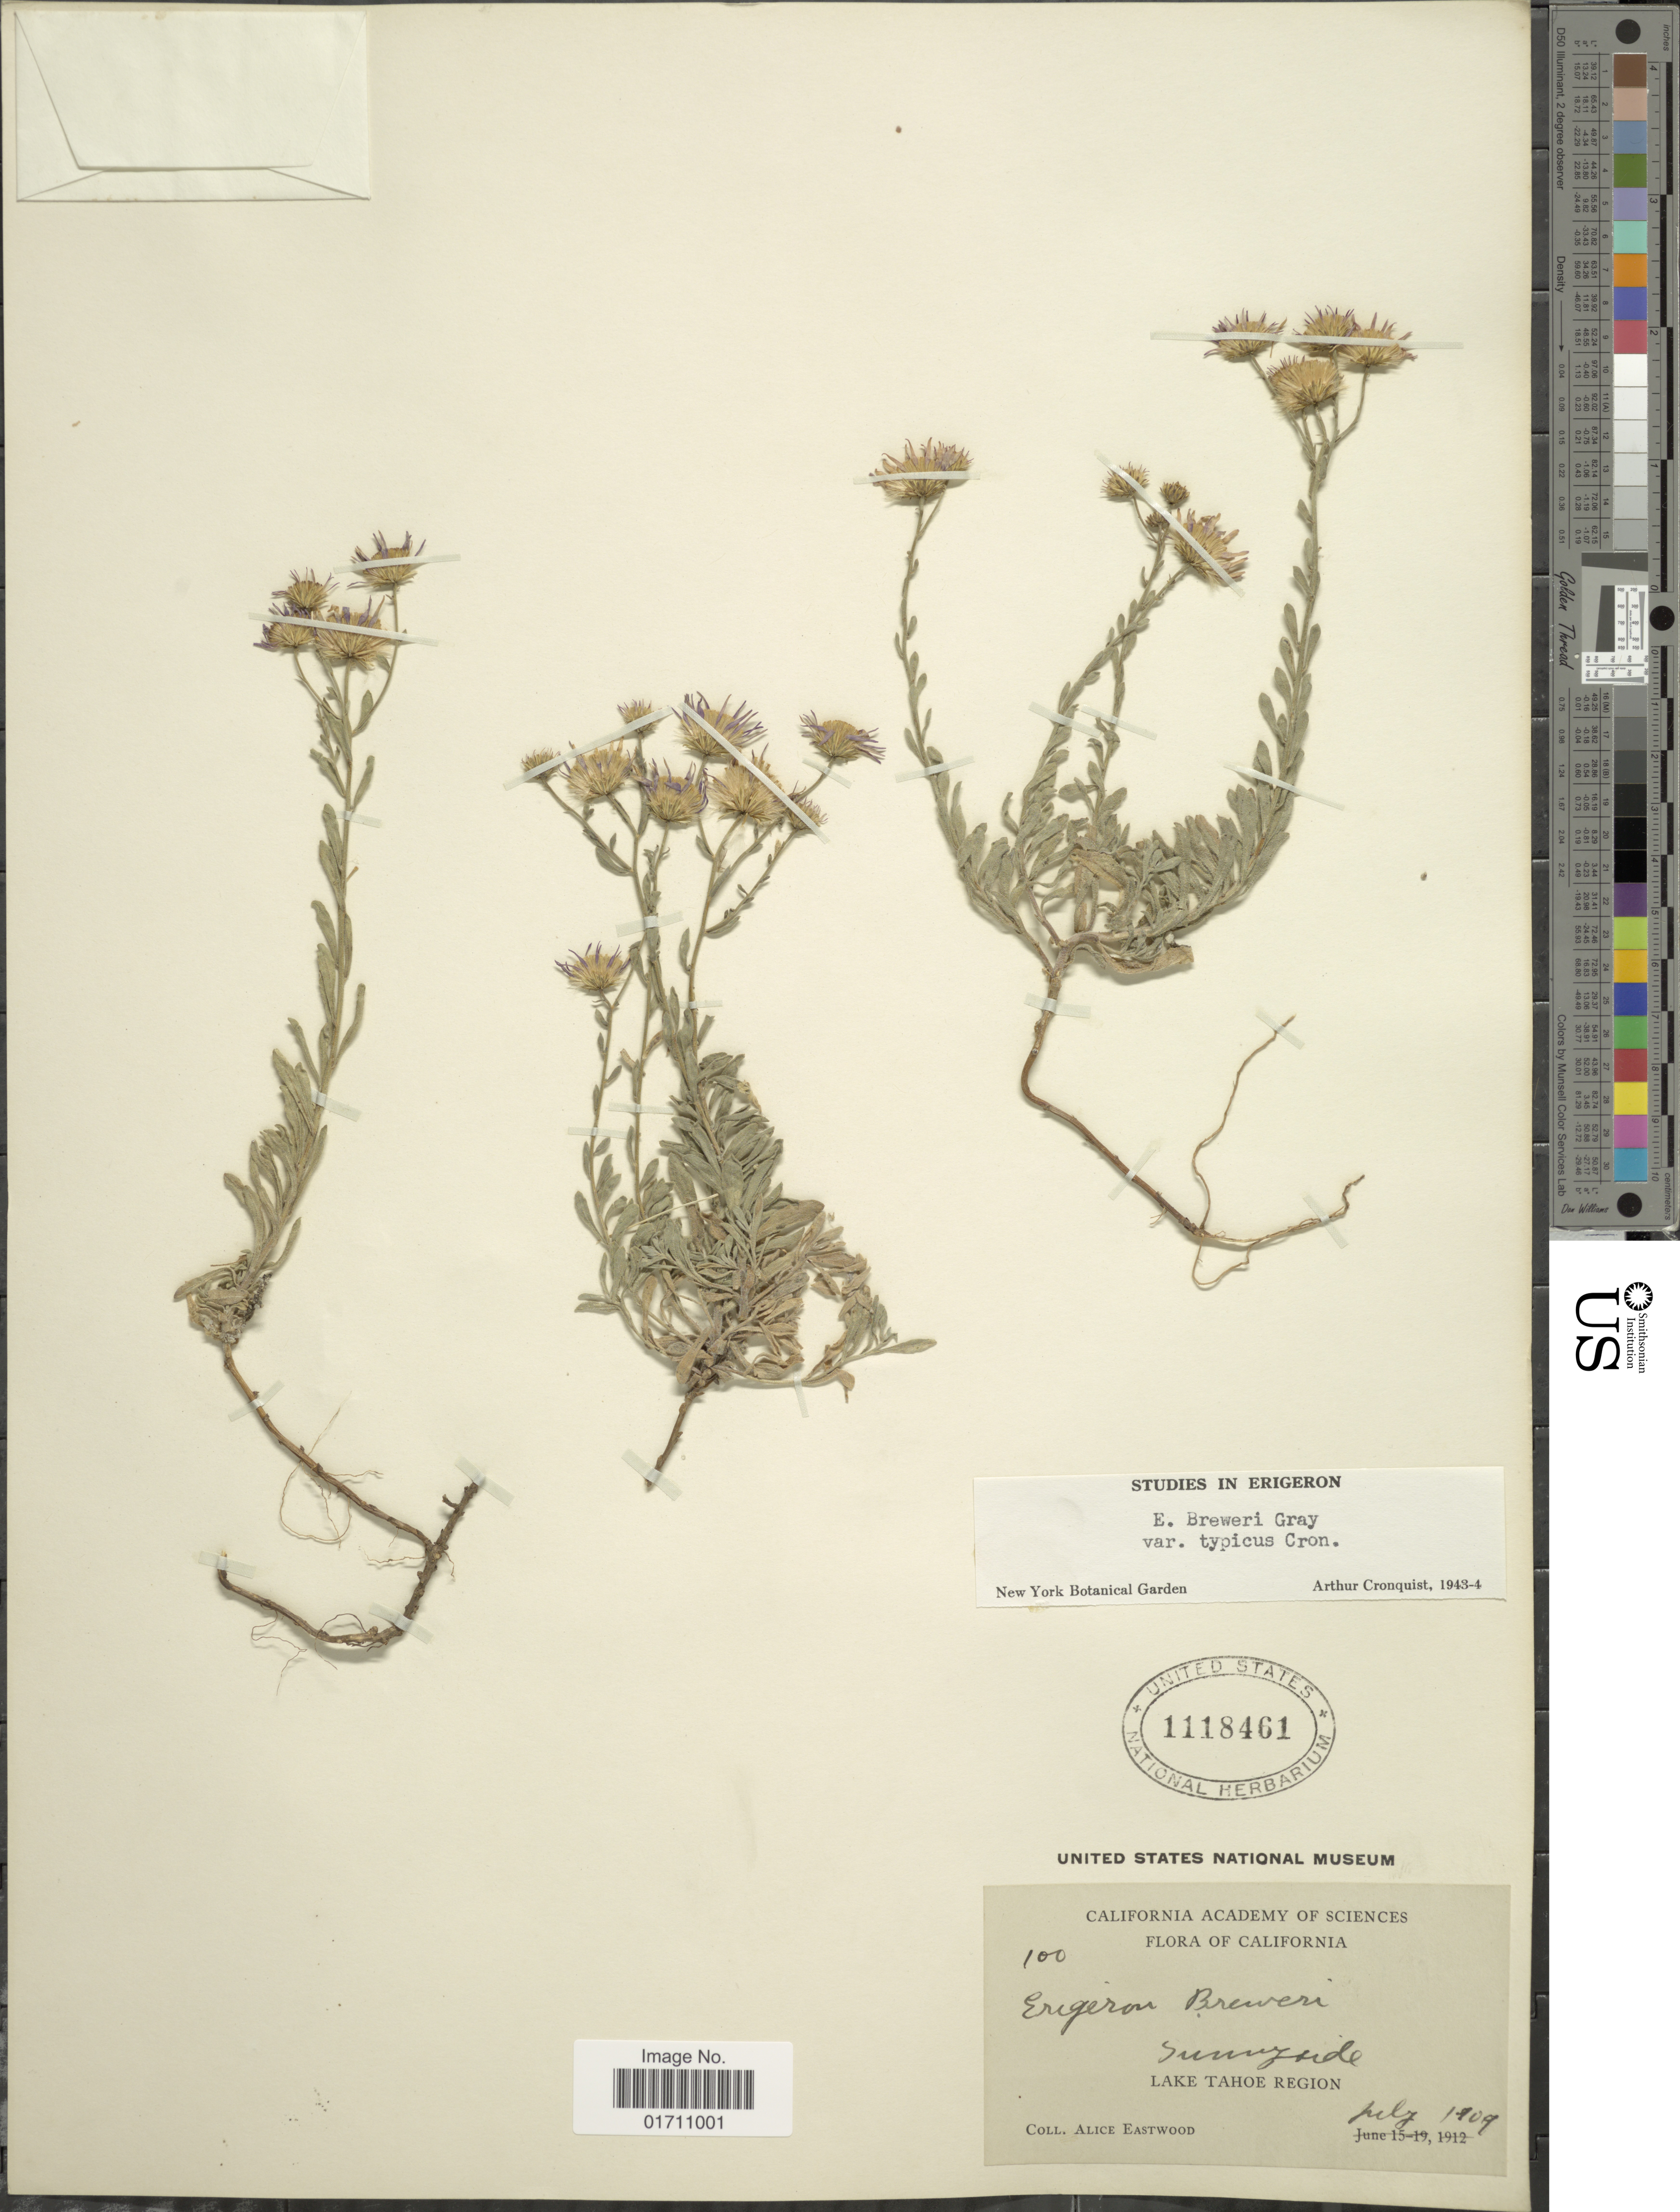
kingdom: Plantae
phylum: Tracheophyta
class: Magnoliopsida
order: Asterales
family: Asteraceae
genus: Erigeron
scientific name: Erigeron breweri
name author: A. Gray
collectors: A. Eastwood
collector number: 100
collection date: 1909-07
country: United States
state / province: California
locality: Sunnyside, lake Tahoe Region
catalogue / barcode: US 1118461